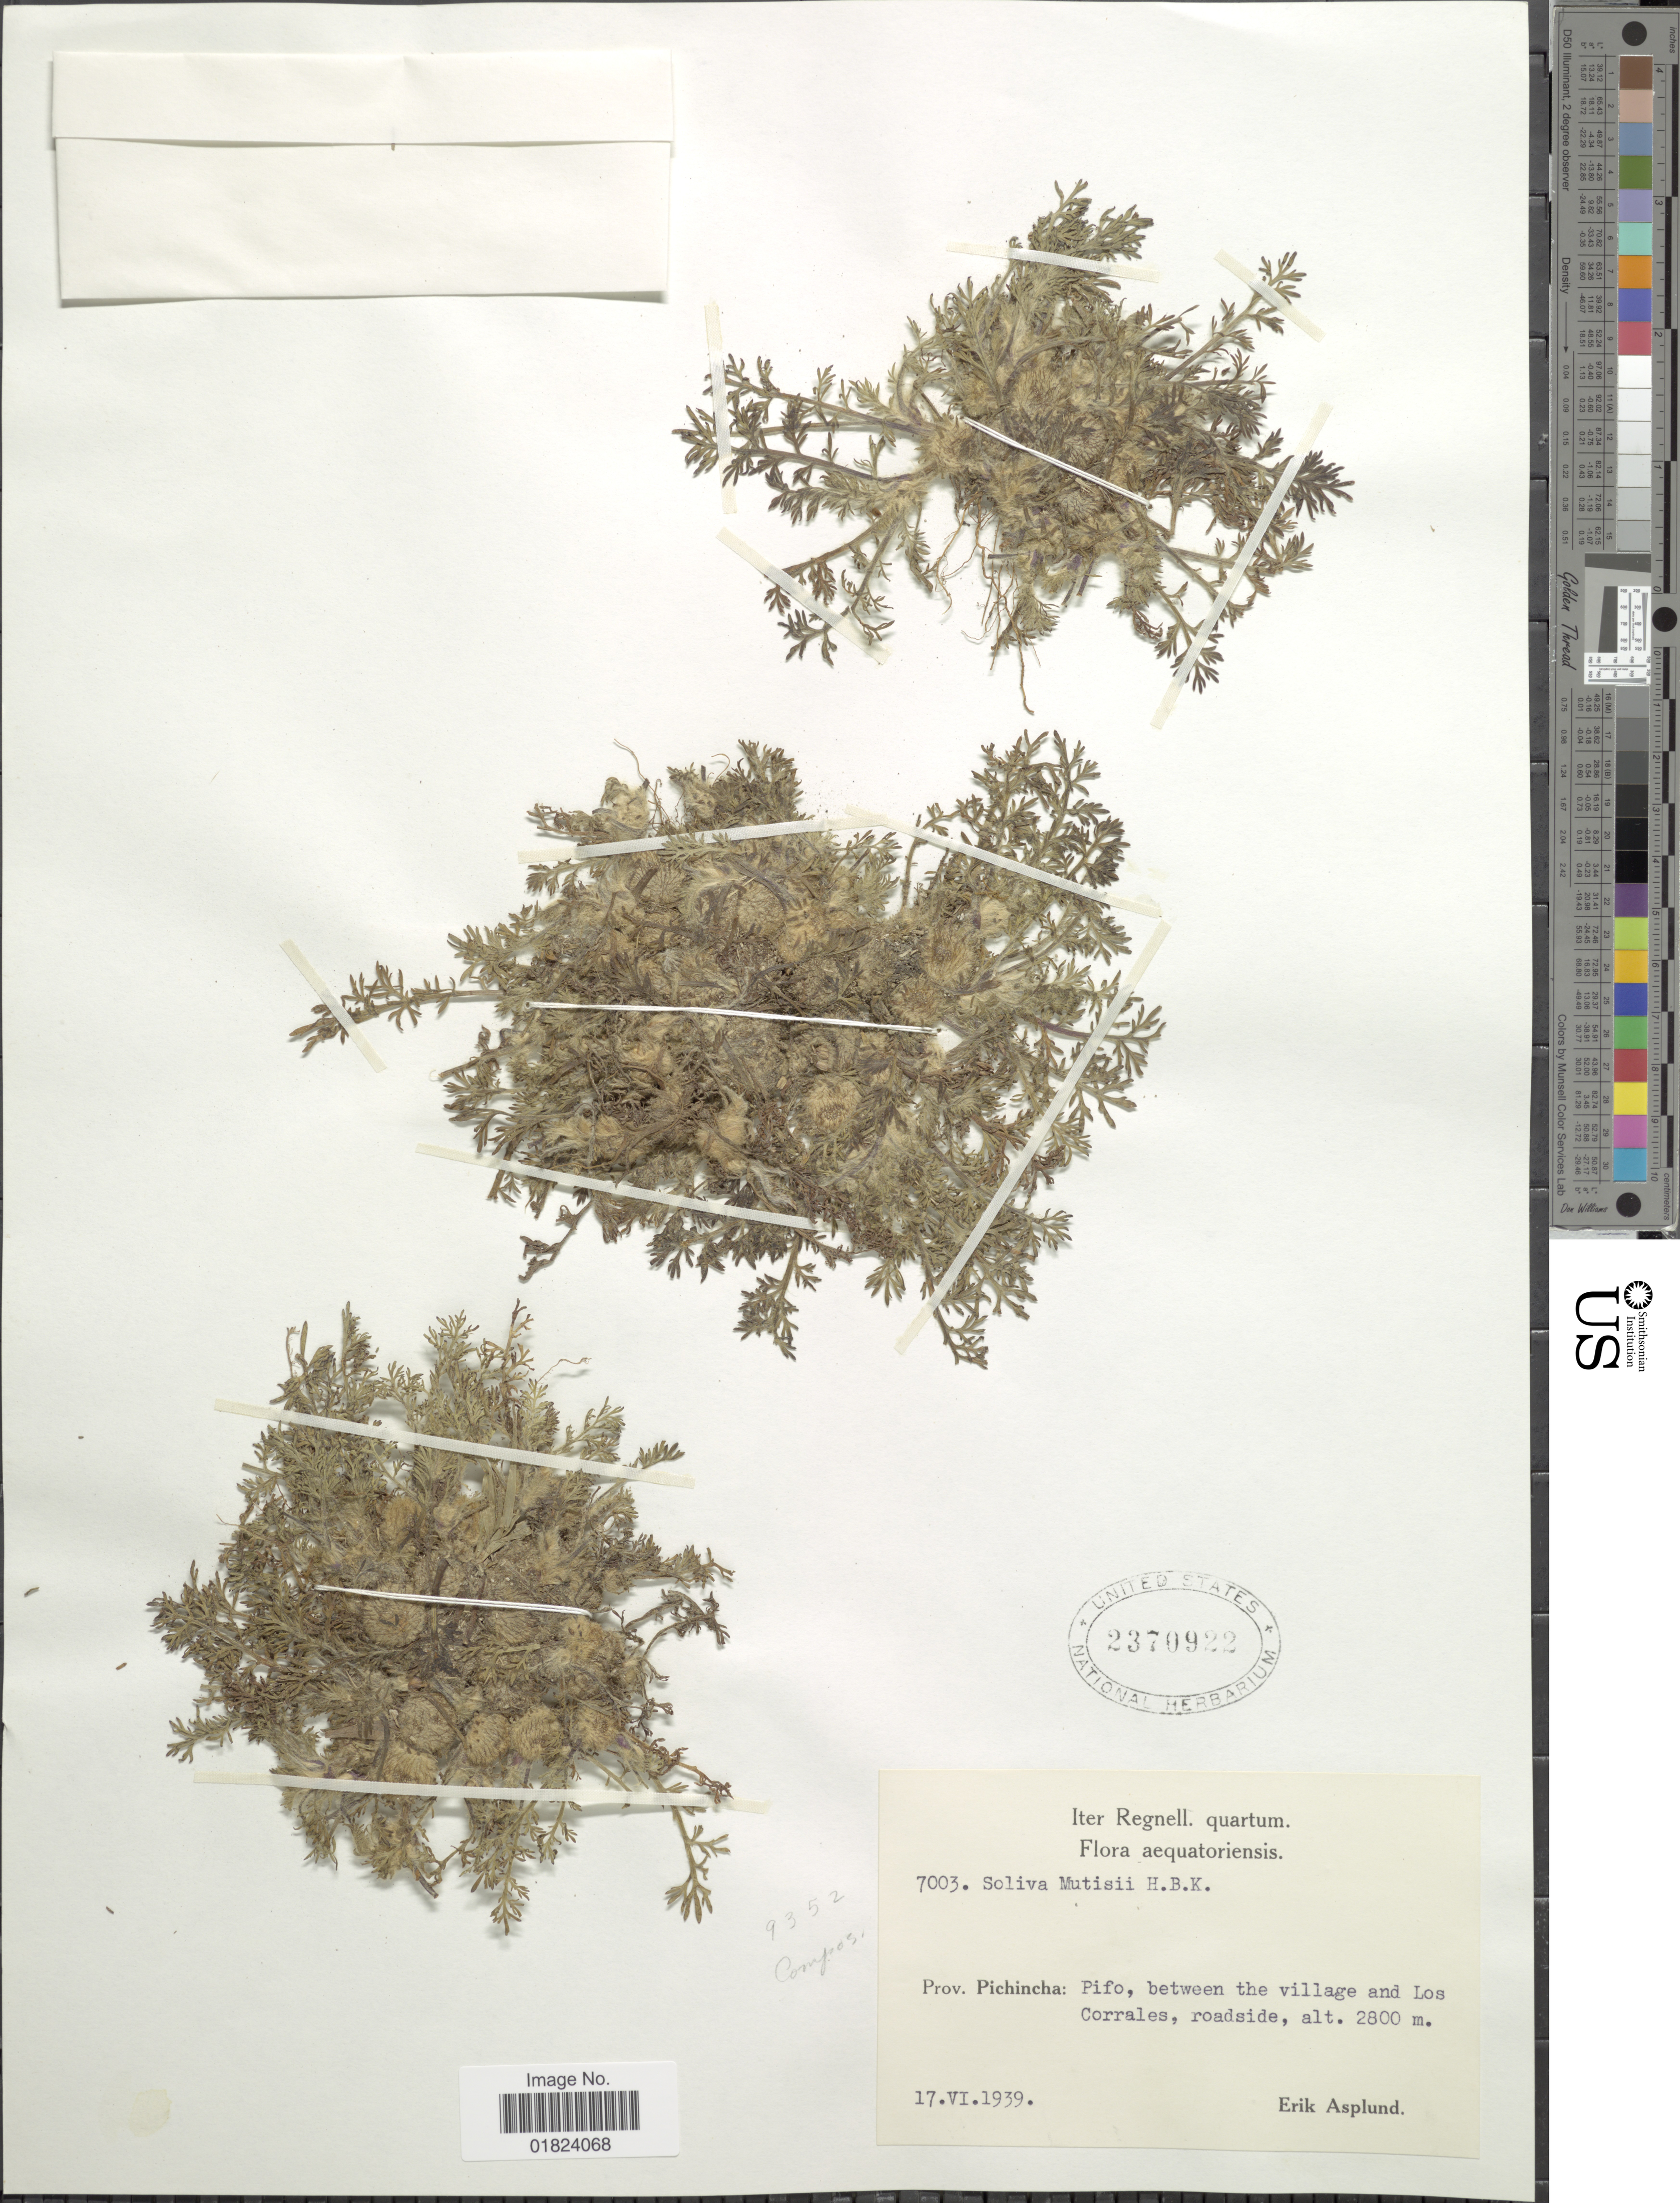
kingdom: Plantae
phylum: Tracheophyta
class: Magnoliopsida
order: Asterales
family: Asteraceae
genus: Soliva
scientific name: Soliva mutisii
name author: Kunth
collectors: E. Asplund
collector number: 7003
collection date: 1939-06-17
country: Ecuador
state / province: Pichincha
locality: Pifo, between the village and Los Corrales, roadside.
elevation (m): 2800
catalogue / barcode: US 2370922